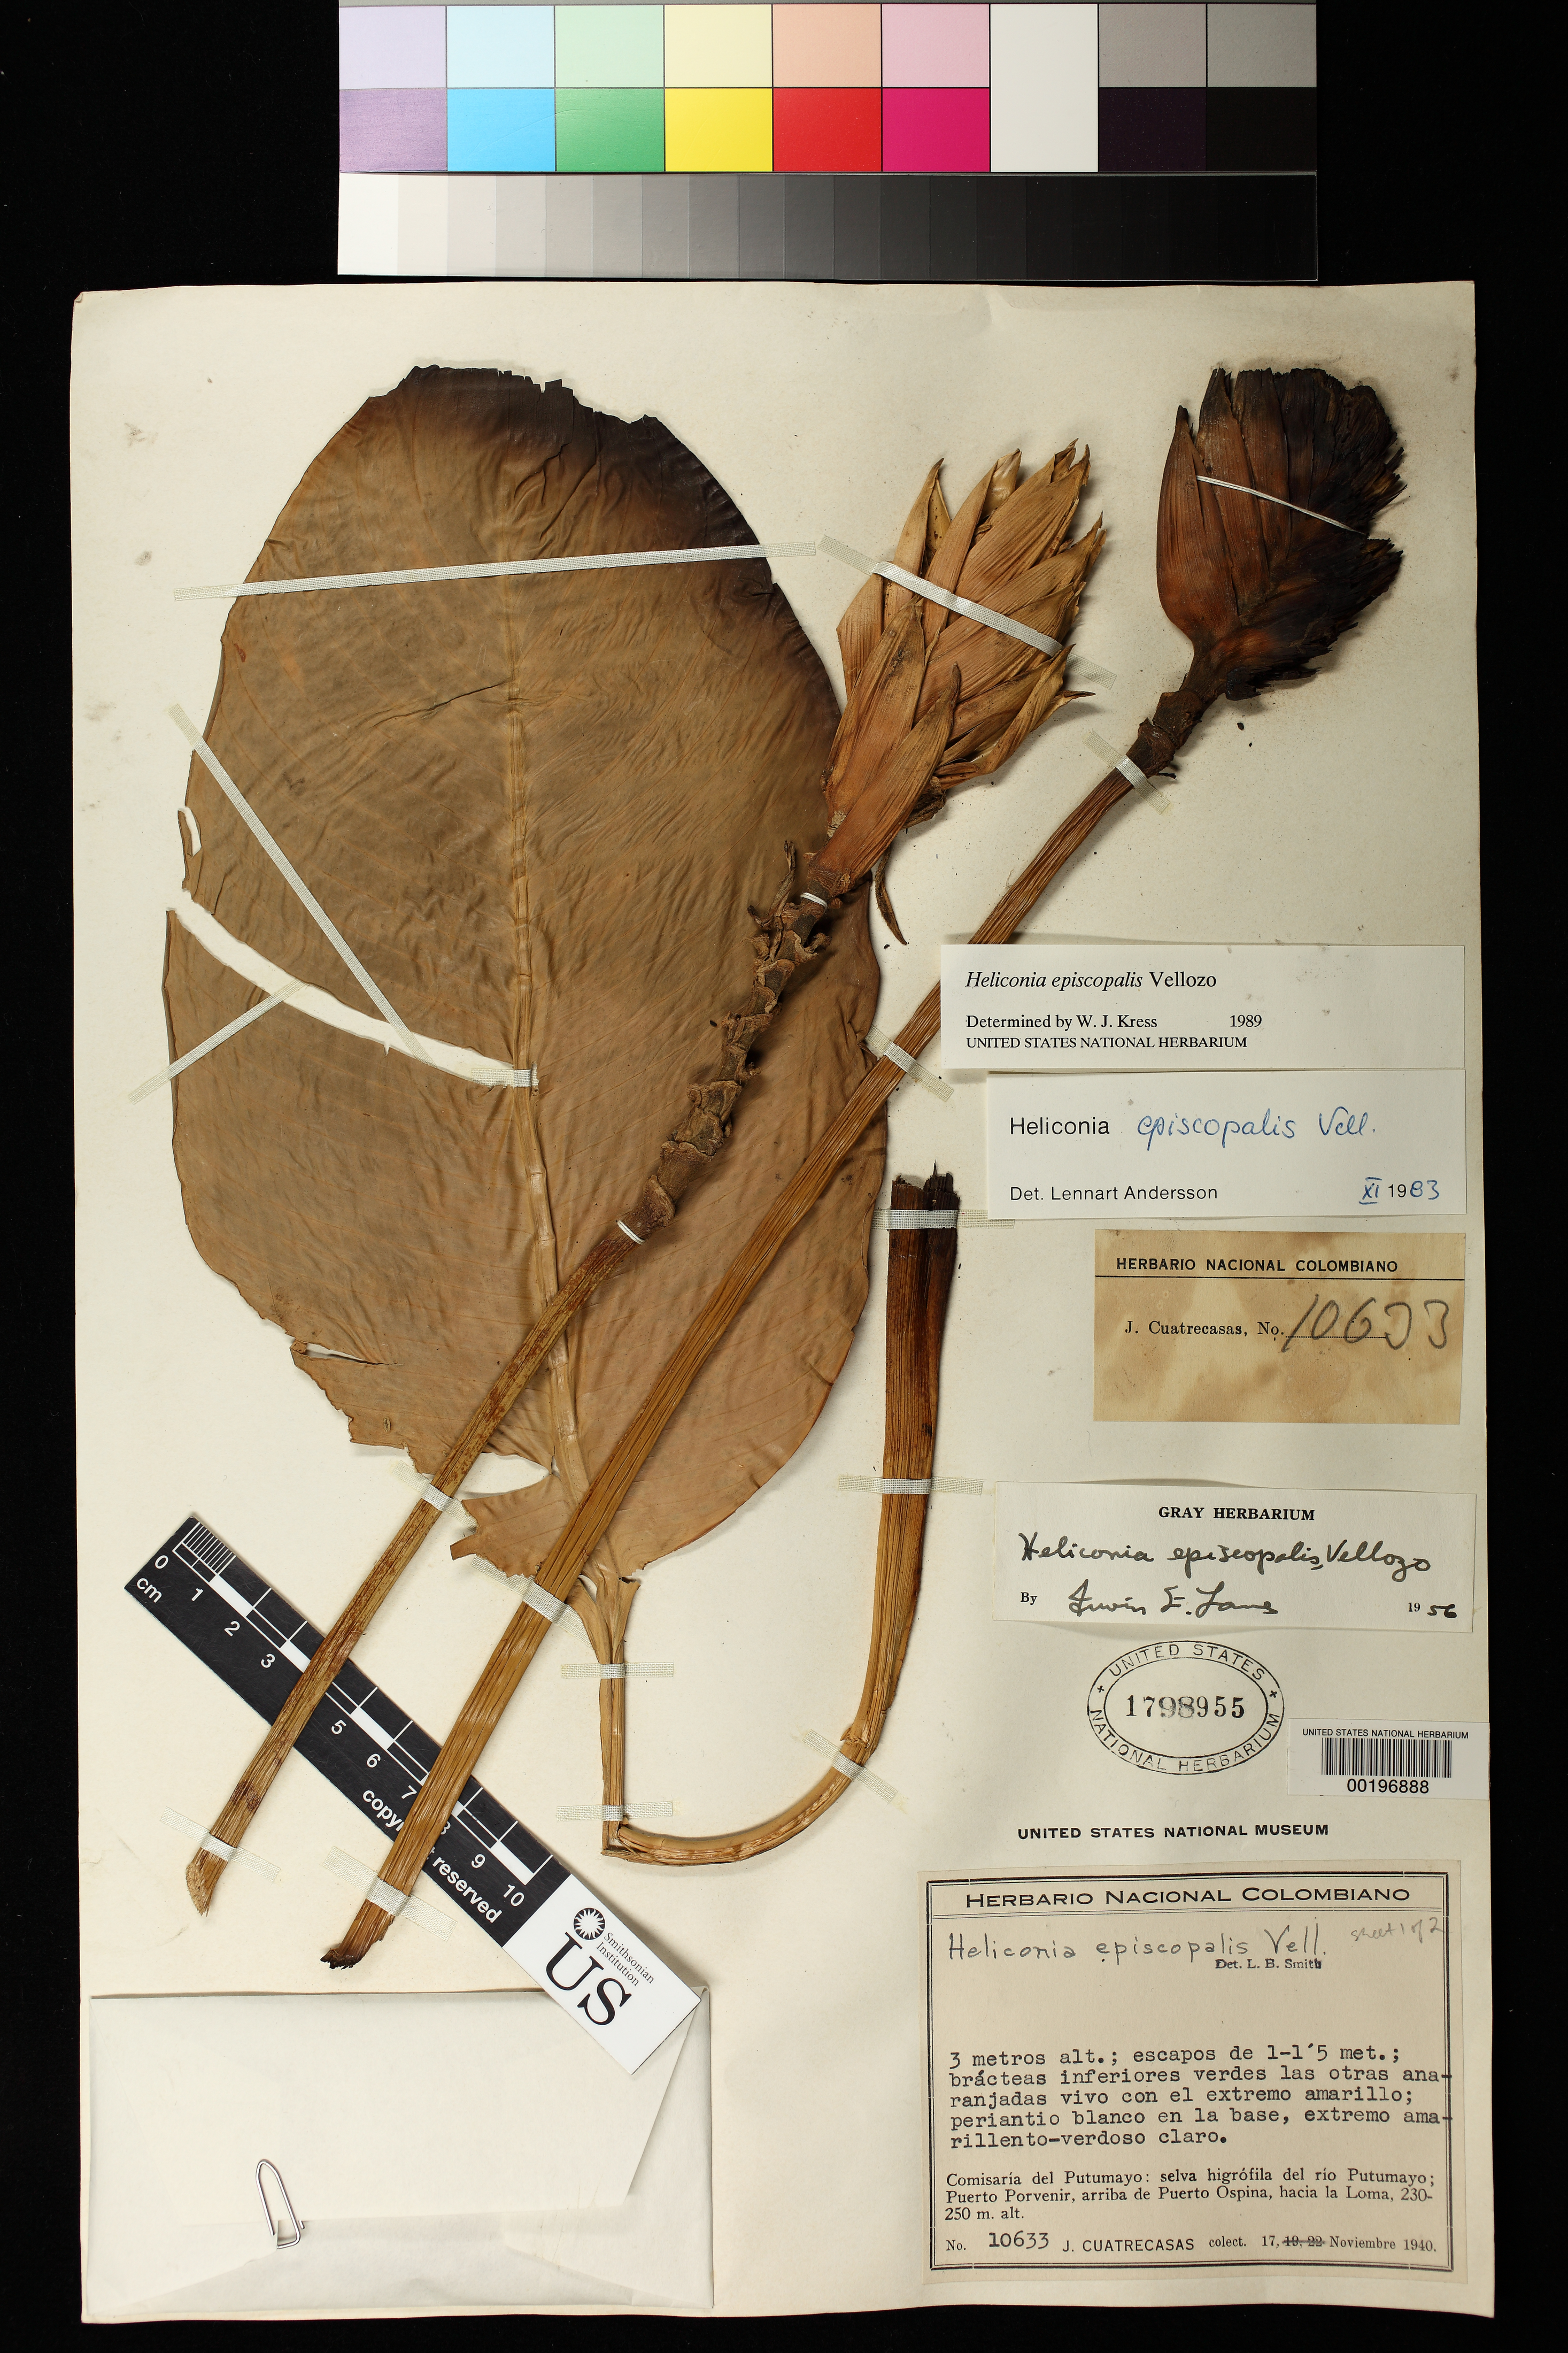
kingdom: Plantae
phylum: Tracheophyta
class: Liliopsida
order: Zingiberales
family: Heliconiaceae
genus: Heliconia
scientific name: Heliconia episcopalis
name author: Vell.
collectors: J. Cuatrecasas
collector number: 10633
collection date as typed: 17 Nov 1940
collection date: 1940-11-17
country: Colombia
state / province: Putumayo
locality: Higrofila Forest of Rio Putumayo; Puerto porvenir, above Puerto Ospina, near la Loma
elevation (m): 230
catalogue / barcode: US 1798955